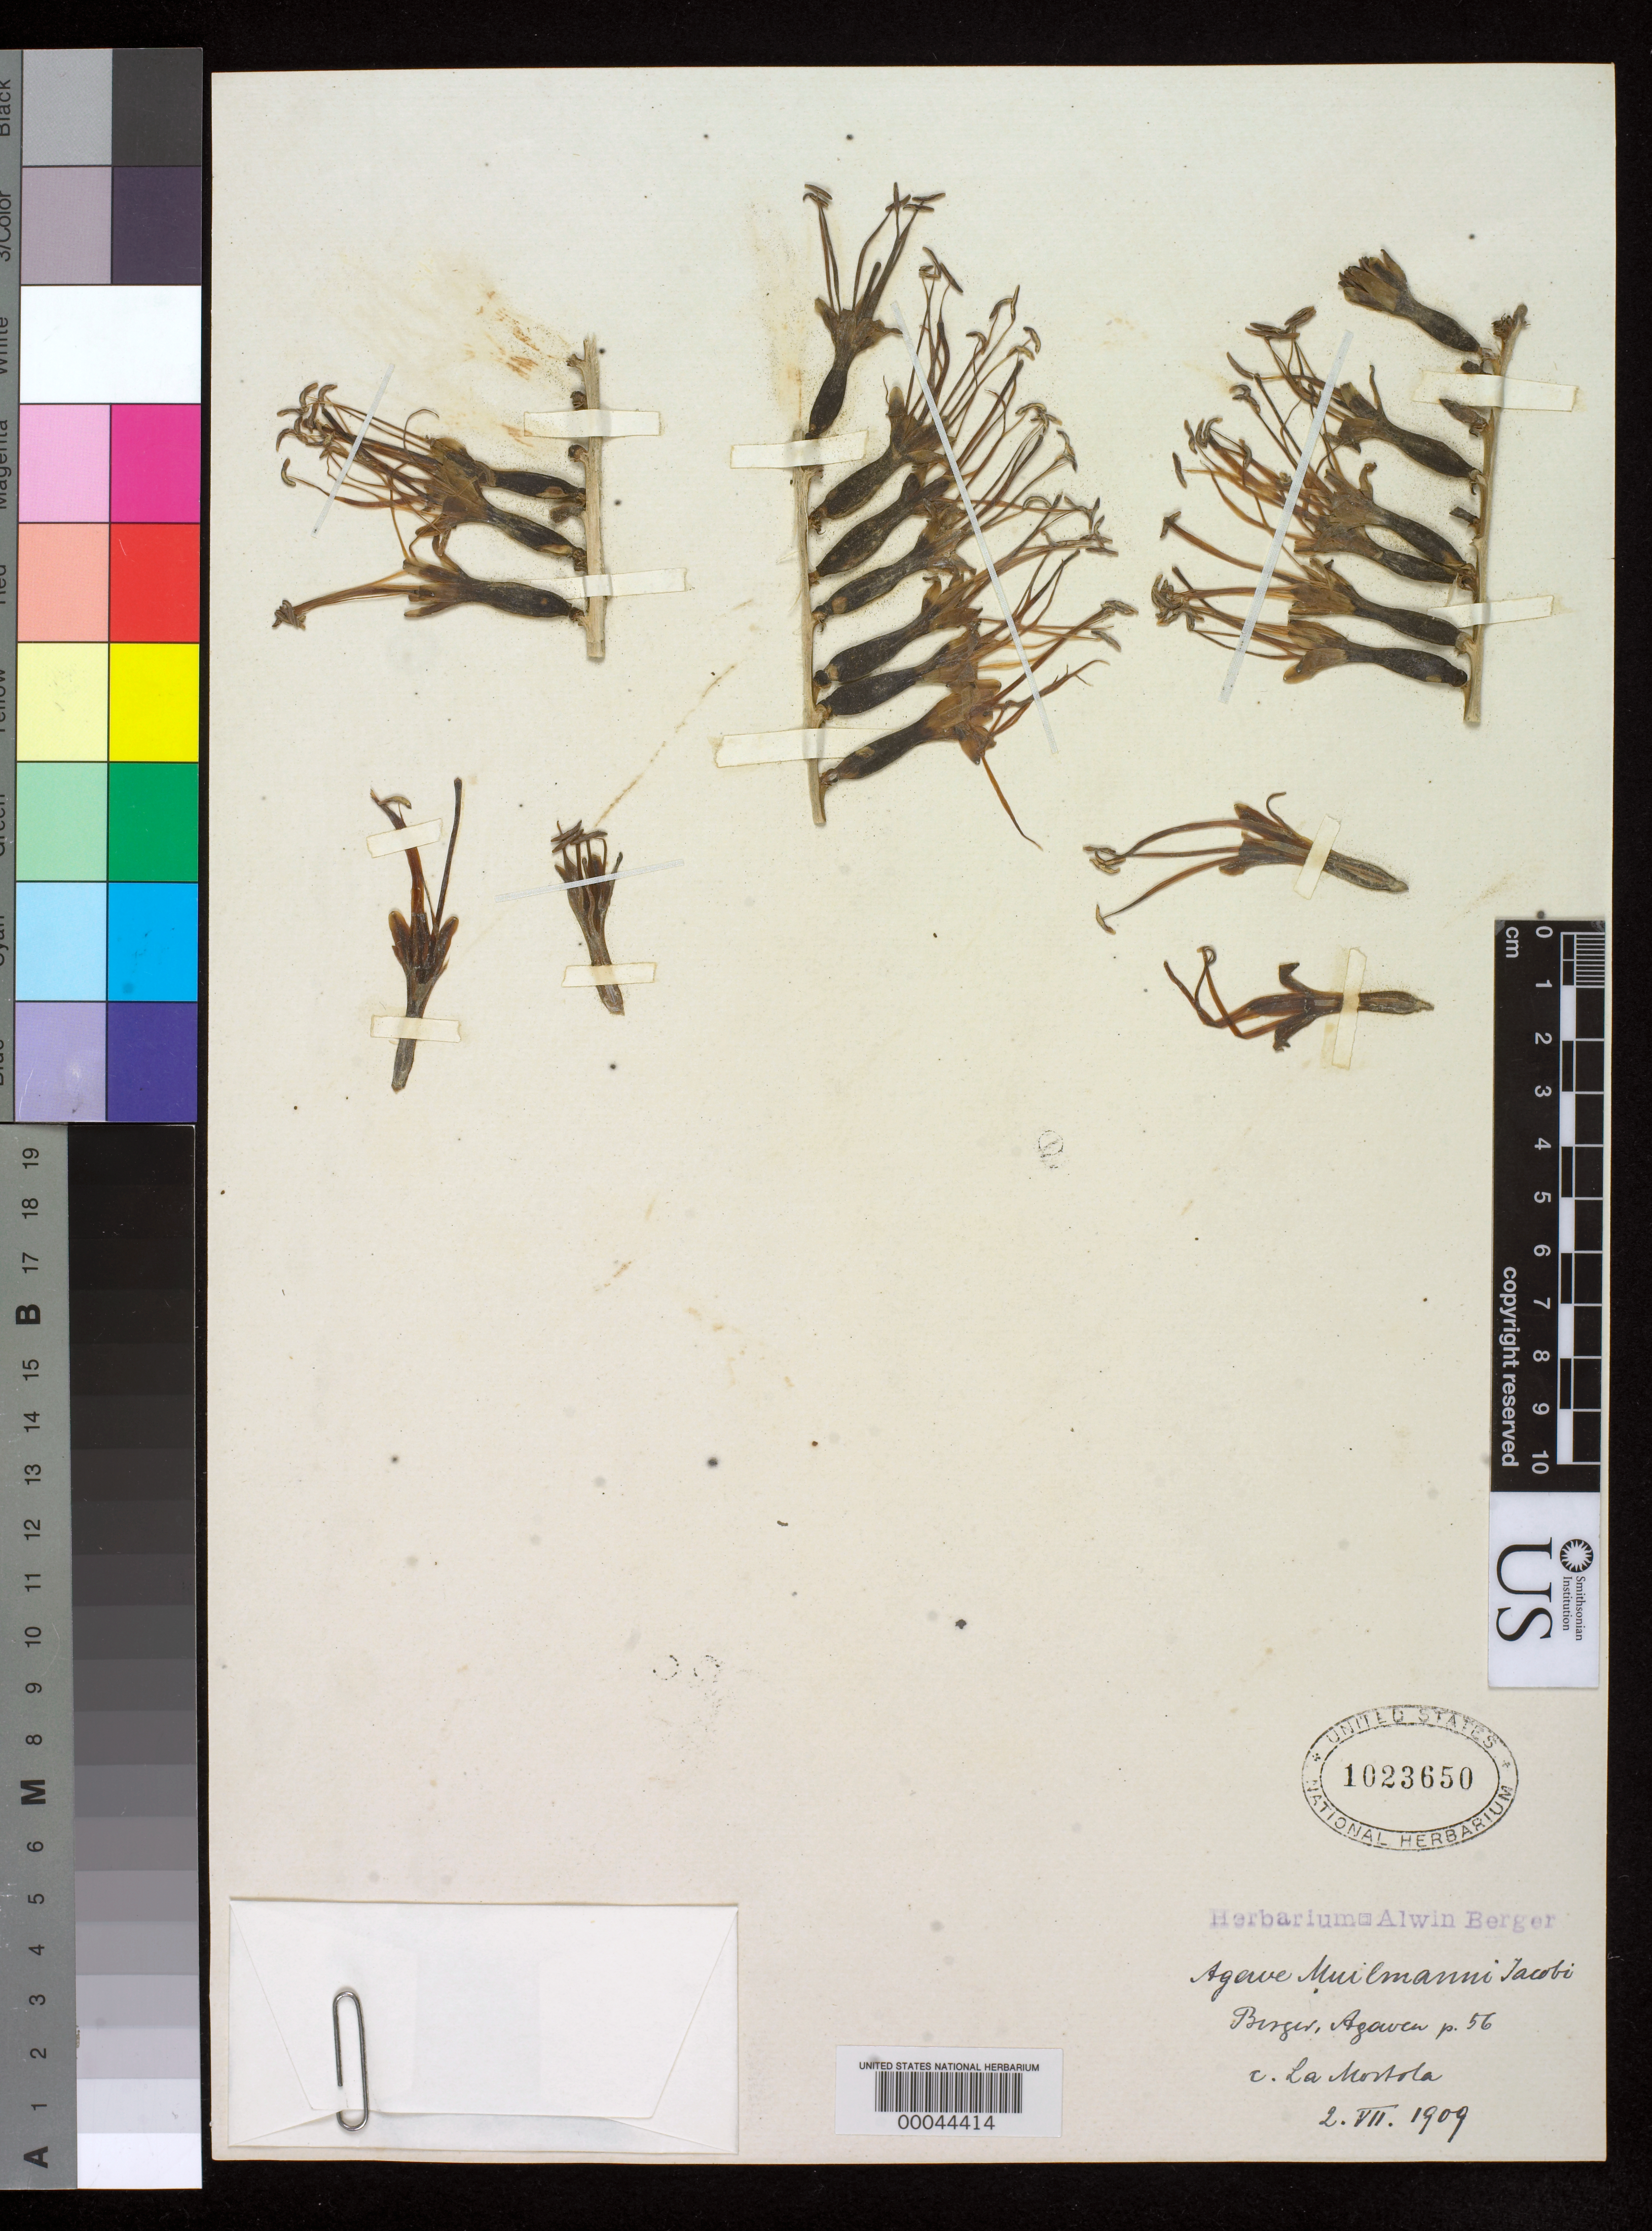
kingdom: Plantae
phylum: Tracheophyta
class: Liliopsida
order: Asparagales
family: Asparagaceae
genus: Agave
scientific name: Agave muilmanni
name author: Jacobi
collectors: ex herb. A. Berger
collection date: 1909-06-02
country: Mexico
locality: Cultivated at La Mortola, Italy.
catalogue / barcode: US 1023650